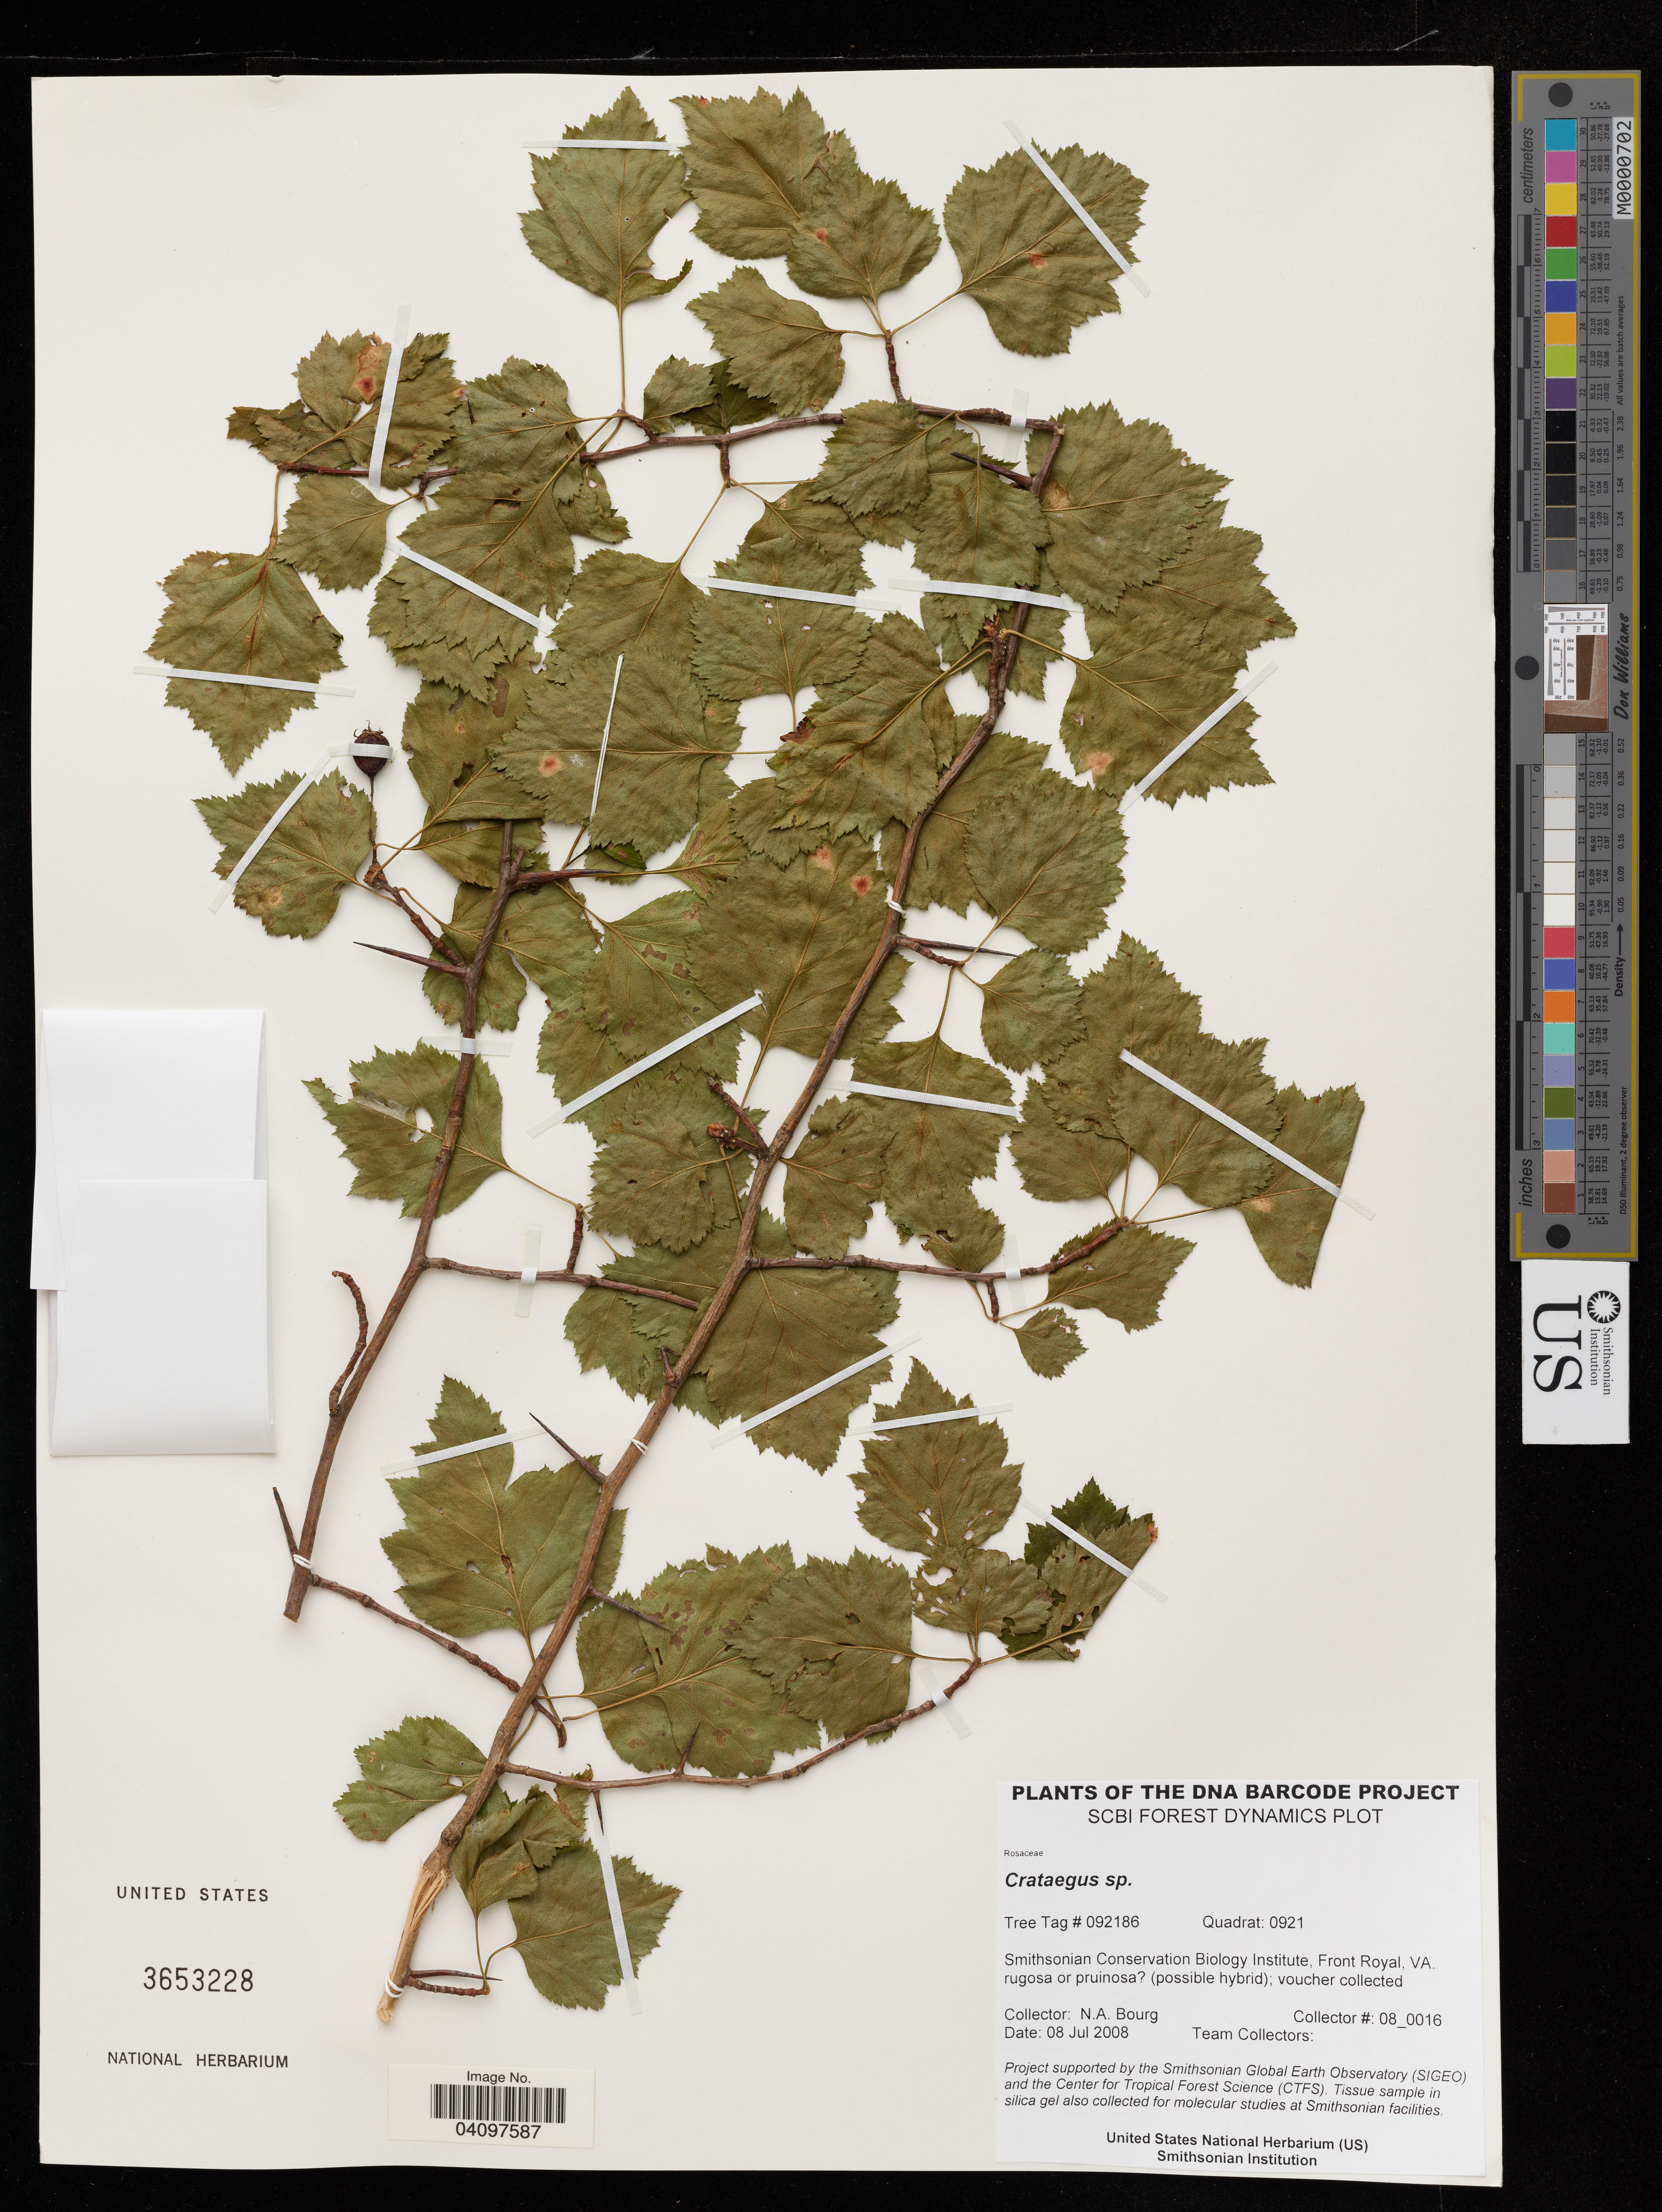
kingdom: Plantae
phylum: Tracheophyta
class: Magnoliopsida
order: Rosales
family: Rosaceae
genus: Crataegus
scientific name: Crataegus sp.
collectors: N. A. Bourg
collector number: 08_0016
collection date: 2008-07-08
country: United States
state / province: Virginia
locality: Smithsonian Conservation Biology Institute, Front Royal.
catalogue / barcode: US 3653228